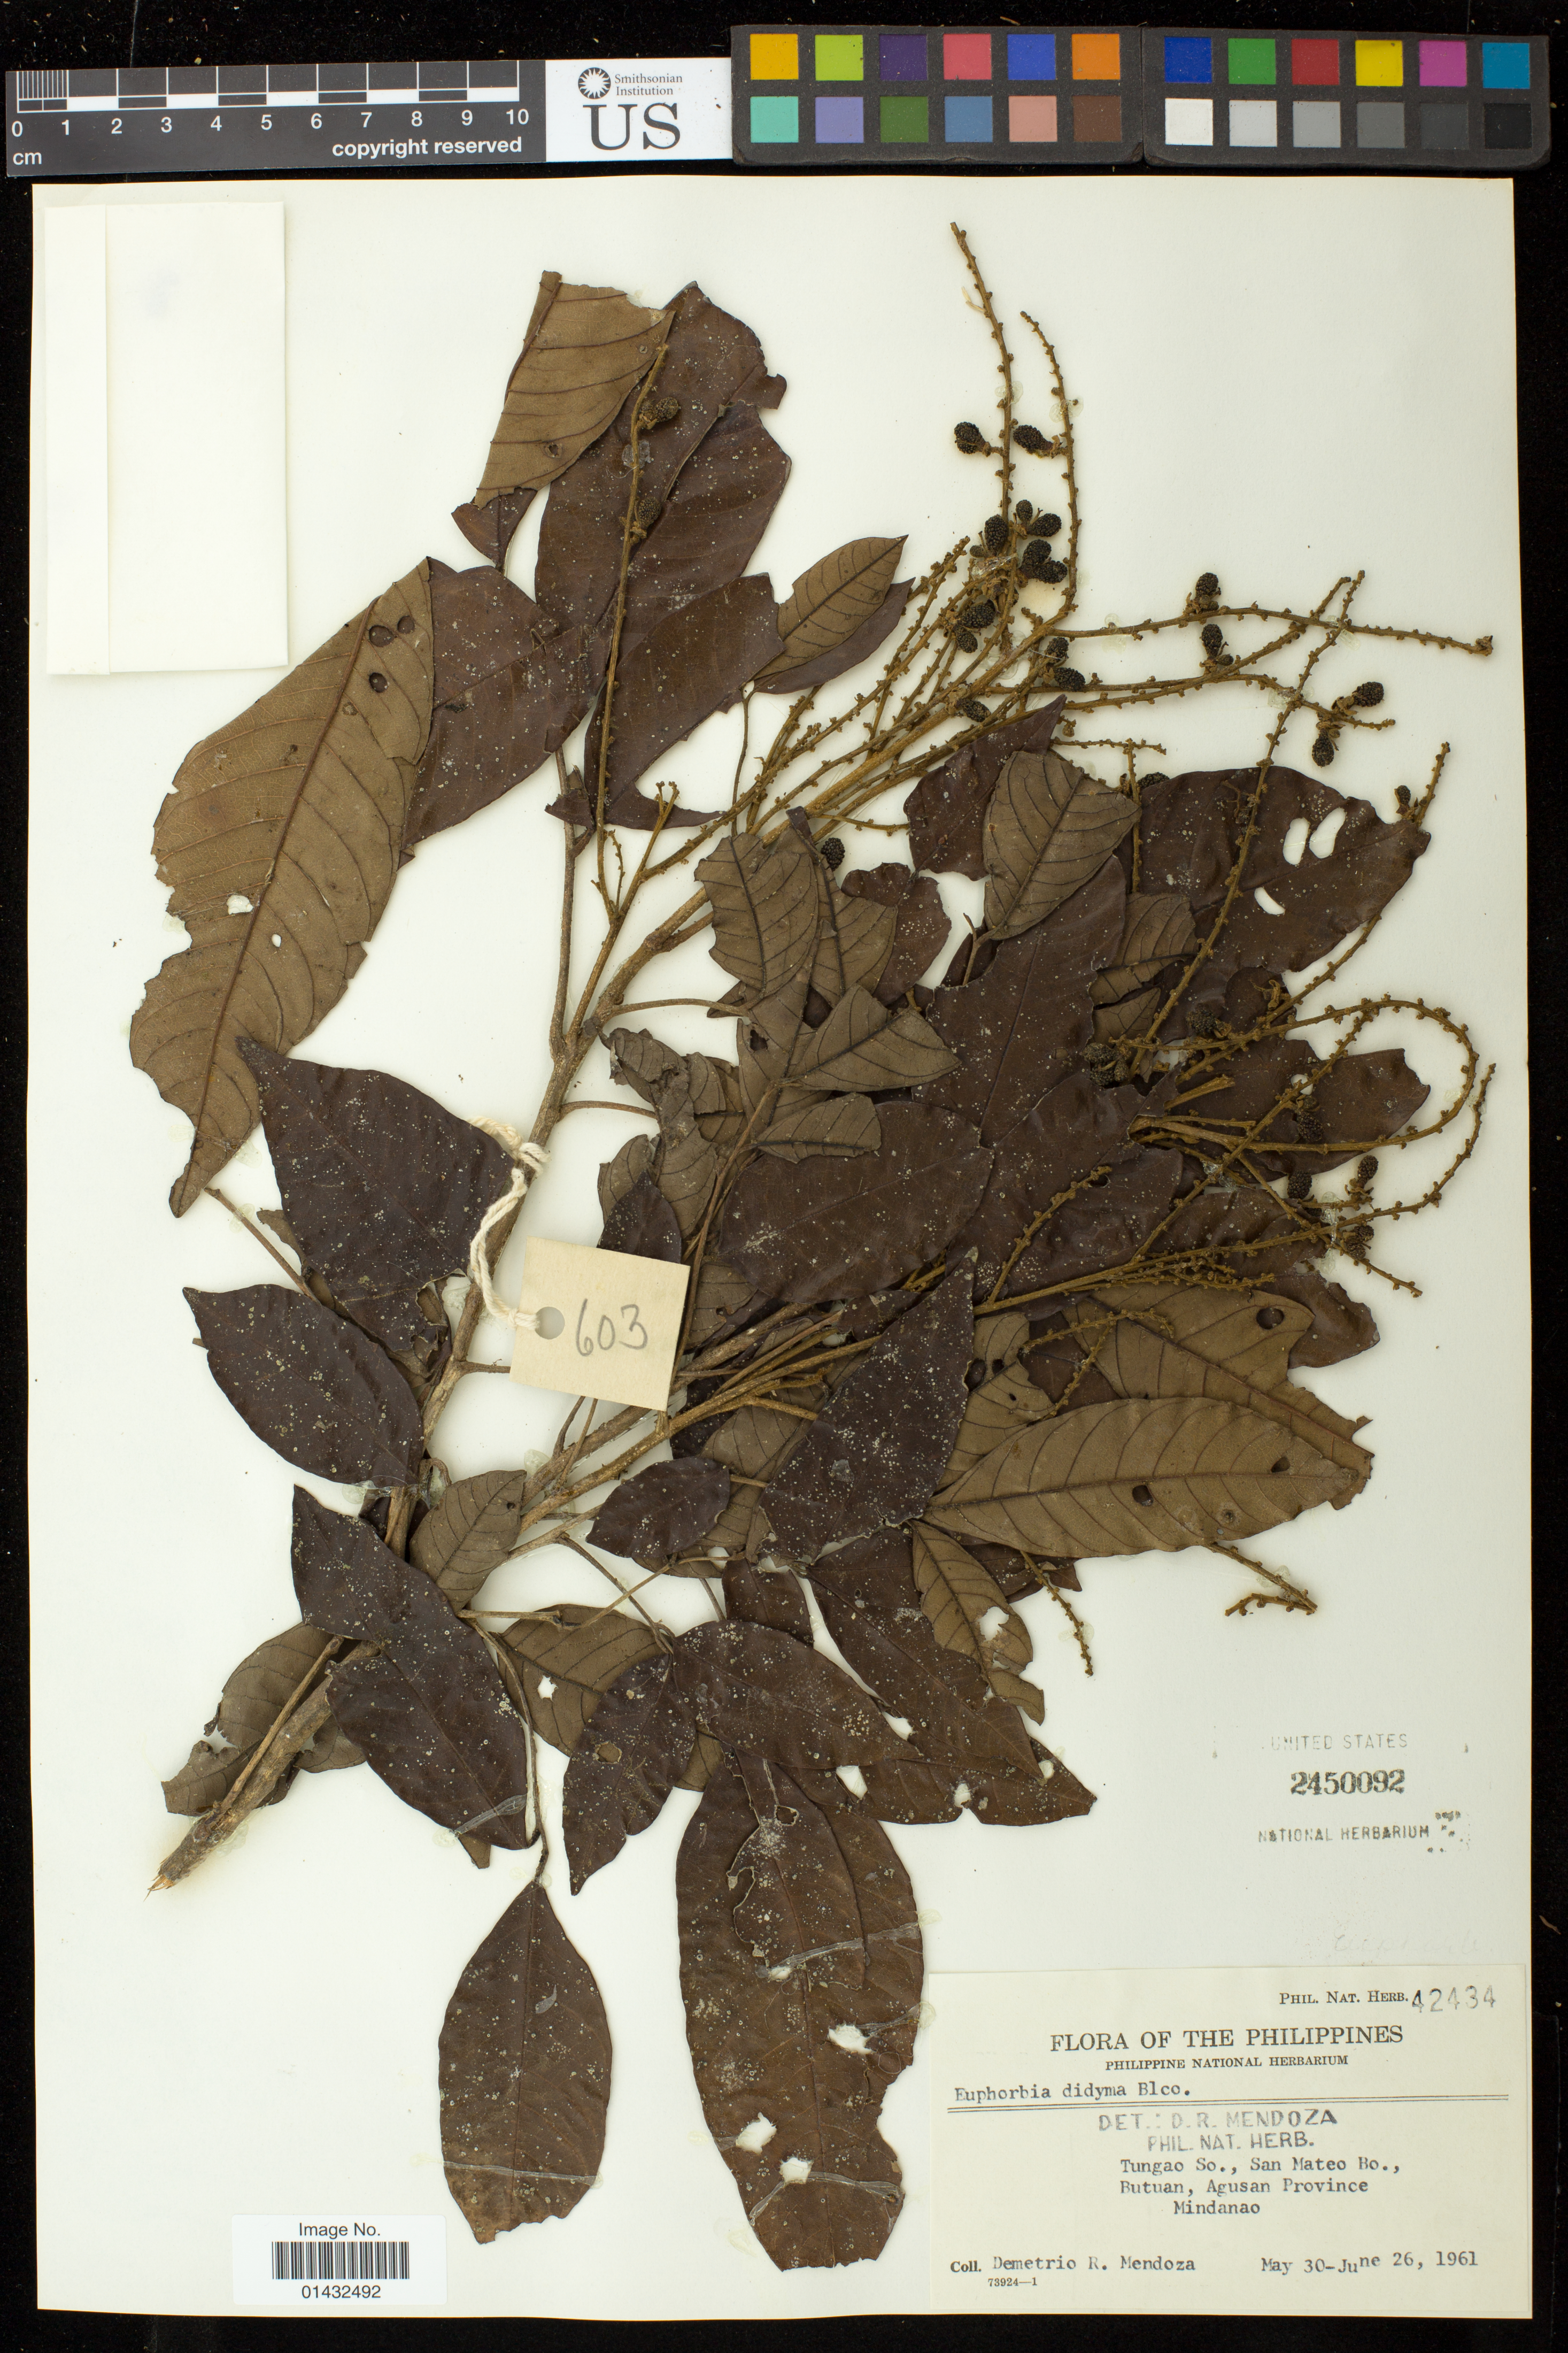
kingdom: Plantae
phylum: Tracheophyta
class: Magnoliopsida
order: Sapindales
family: Sapindaceae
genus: Dimocarpus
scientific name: Dimocarpus longan subsp. malesianus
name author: Leenh.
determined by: Leenhouts, Pieter W.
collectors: D. Mendoza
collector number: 42434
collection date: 1961-05-30/1961-06-26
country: Philippines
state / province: Caraga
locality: Tungao So., San Mateo Bo., Butuan, Agusan Province Mindanao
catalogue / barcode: US 2450092